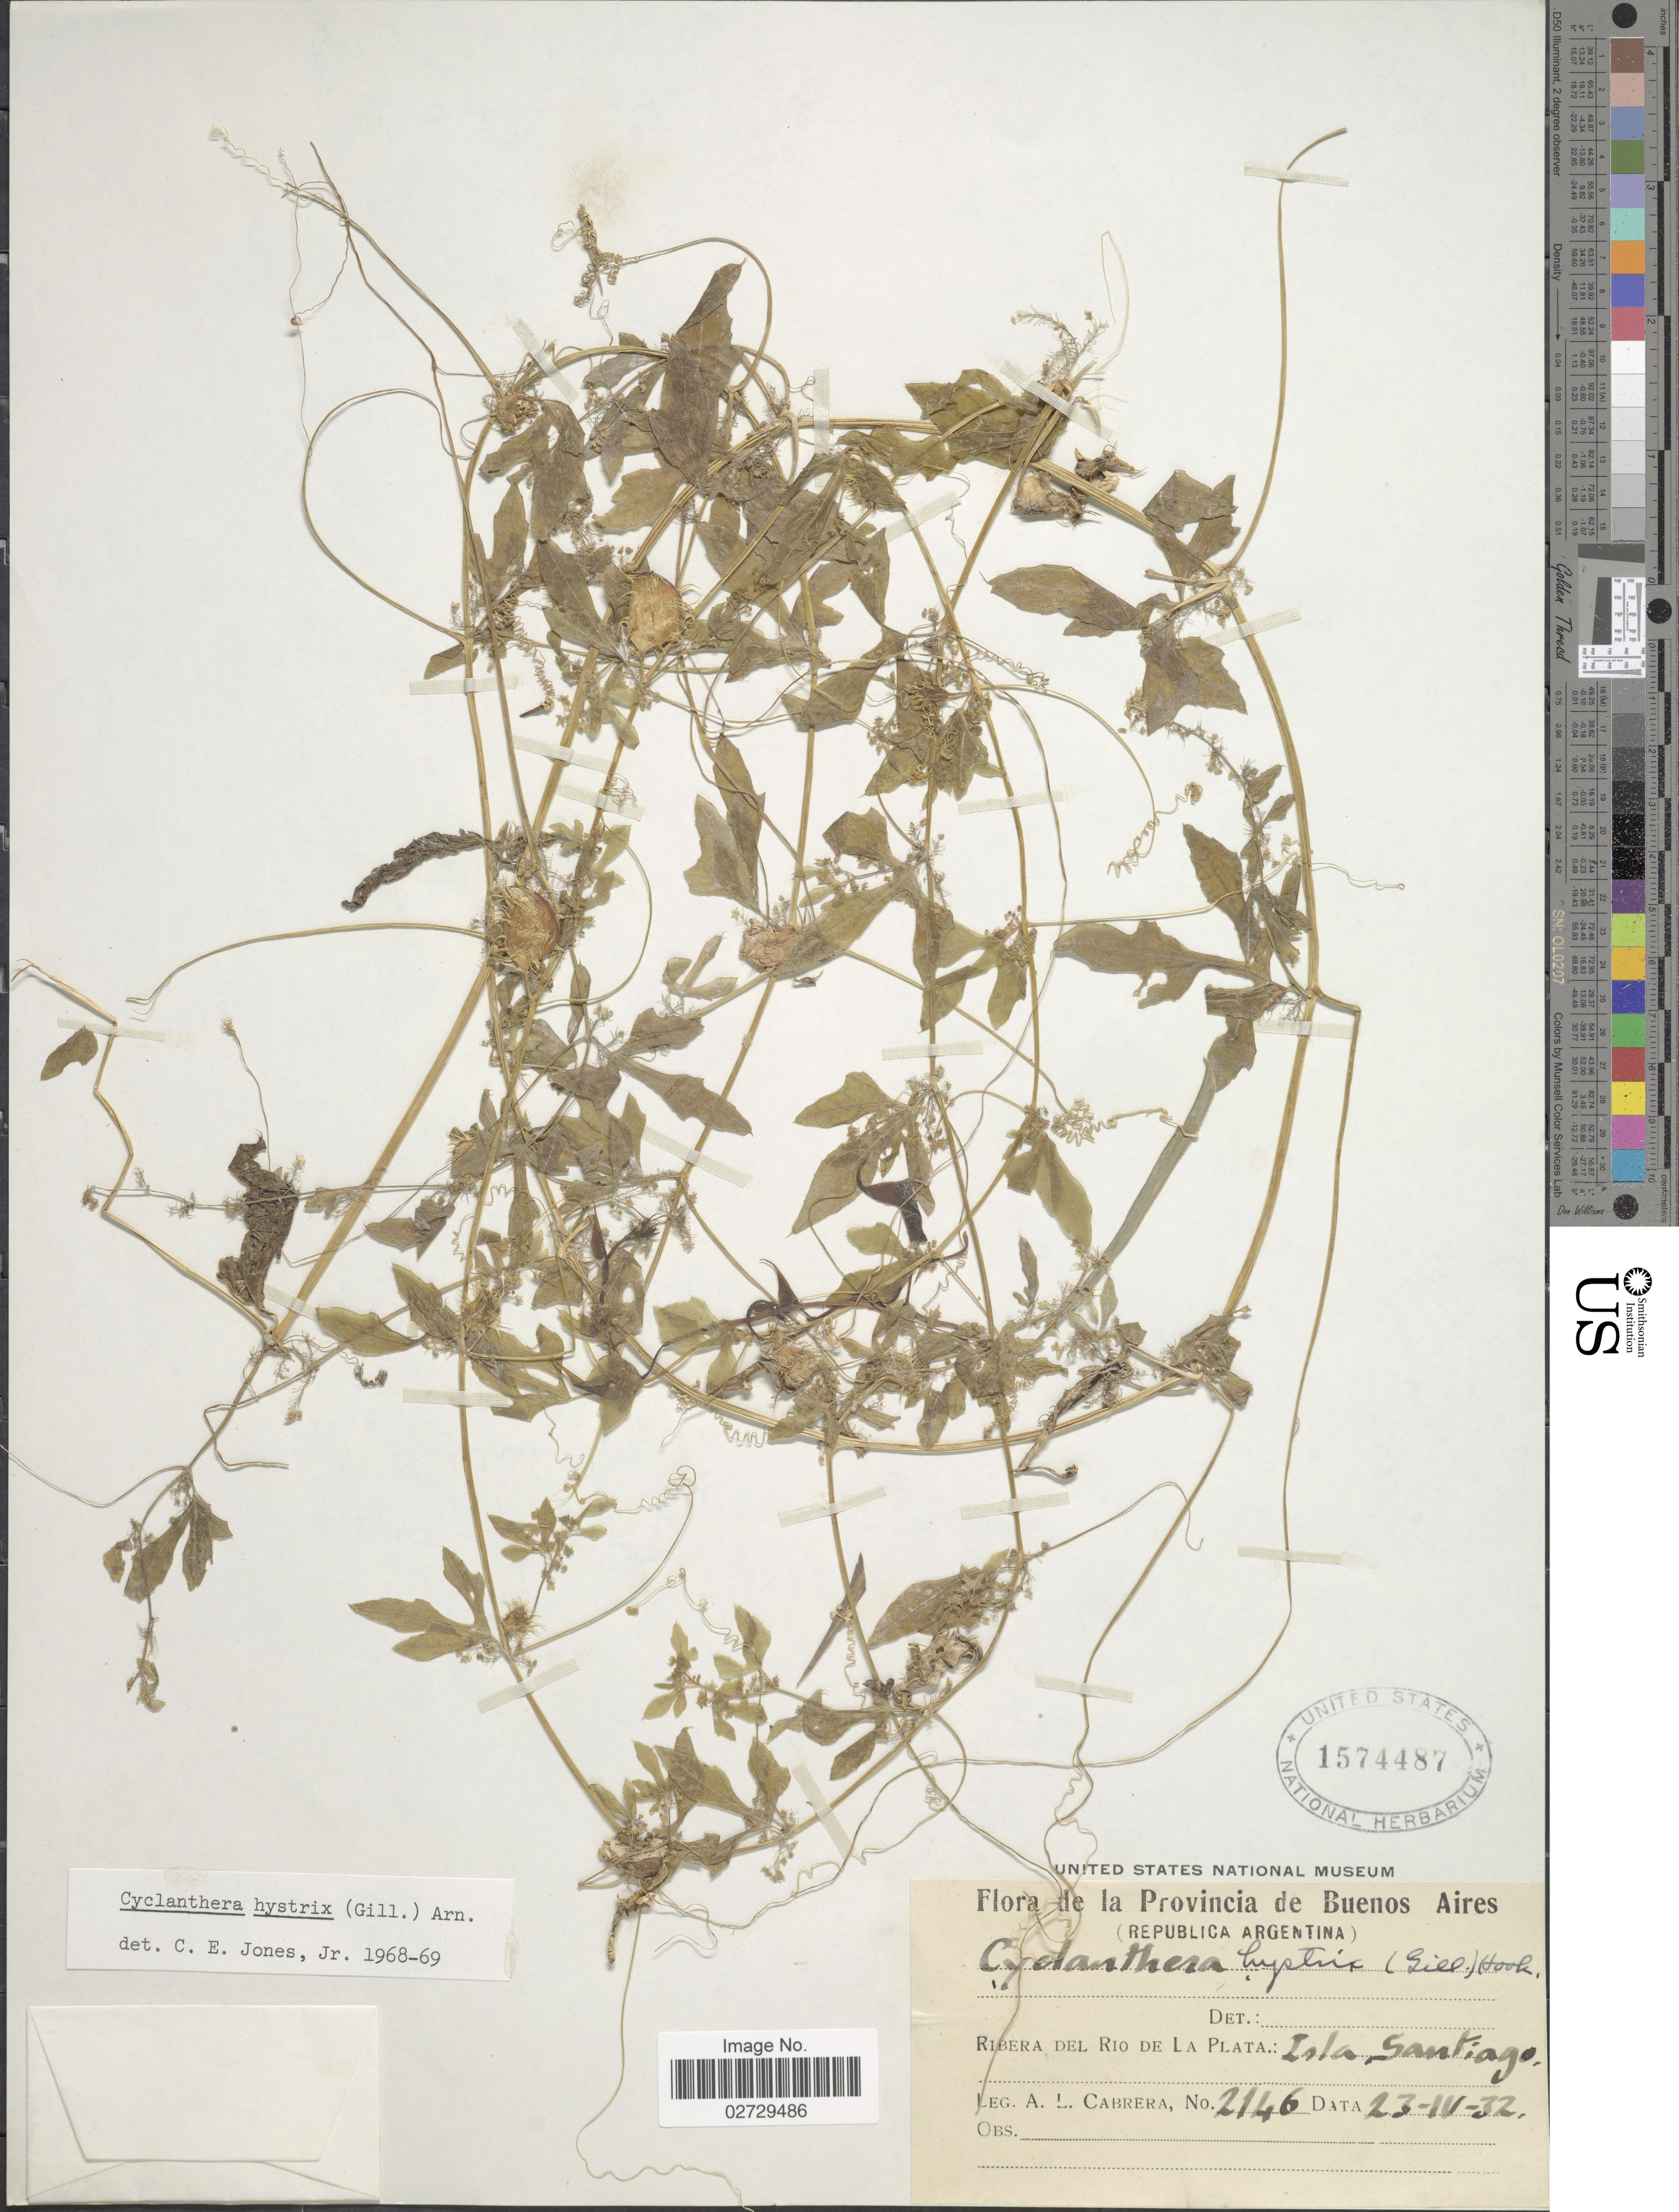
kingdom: Plantae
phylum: Tracheophyta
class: Magnoliopsida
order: Cucurbitales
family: Cucurbitaceae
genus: Cyclanthera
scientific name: Cyclanthera hystrix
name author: (Gillies) Arn.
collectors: A. L. Cabrera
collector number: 2146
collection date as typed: Transcribed d/m/y: 23/3/32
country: Argentina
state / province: Buenos Aires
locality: Republica Argentina. Ribera del Rio de La Plata: Isla Santiago.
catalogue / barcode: US 1574487